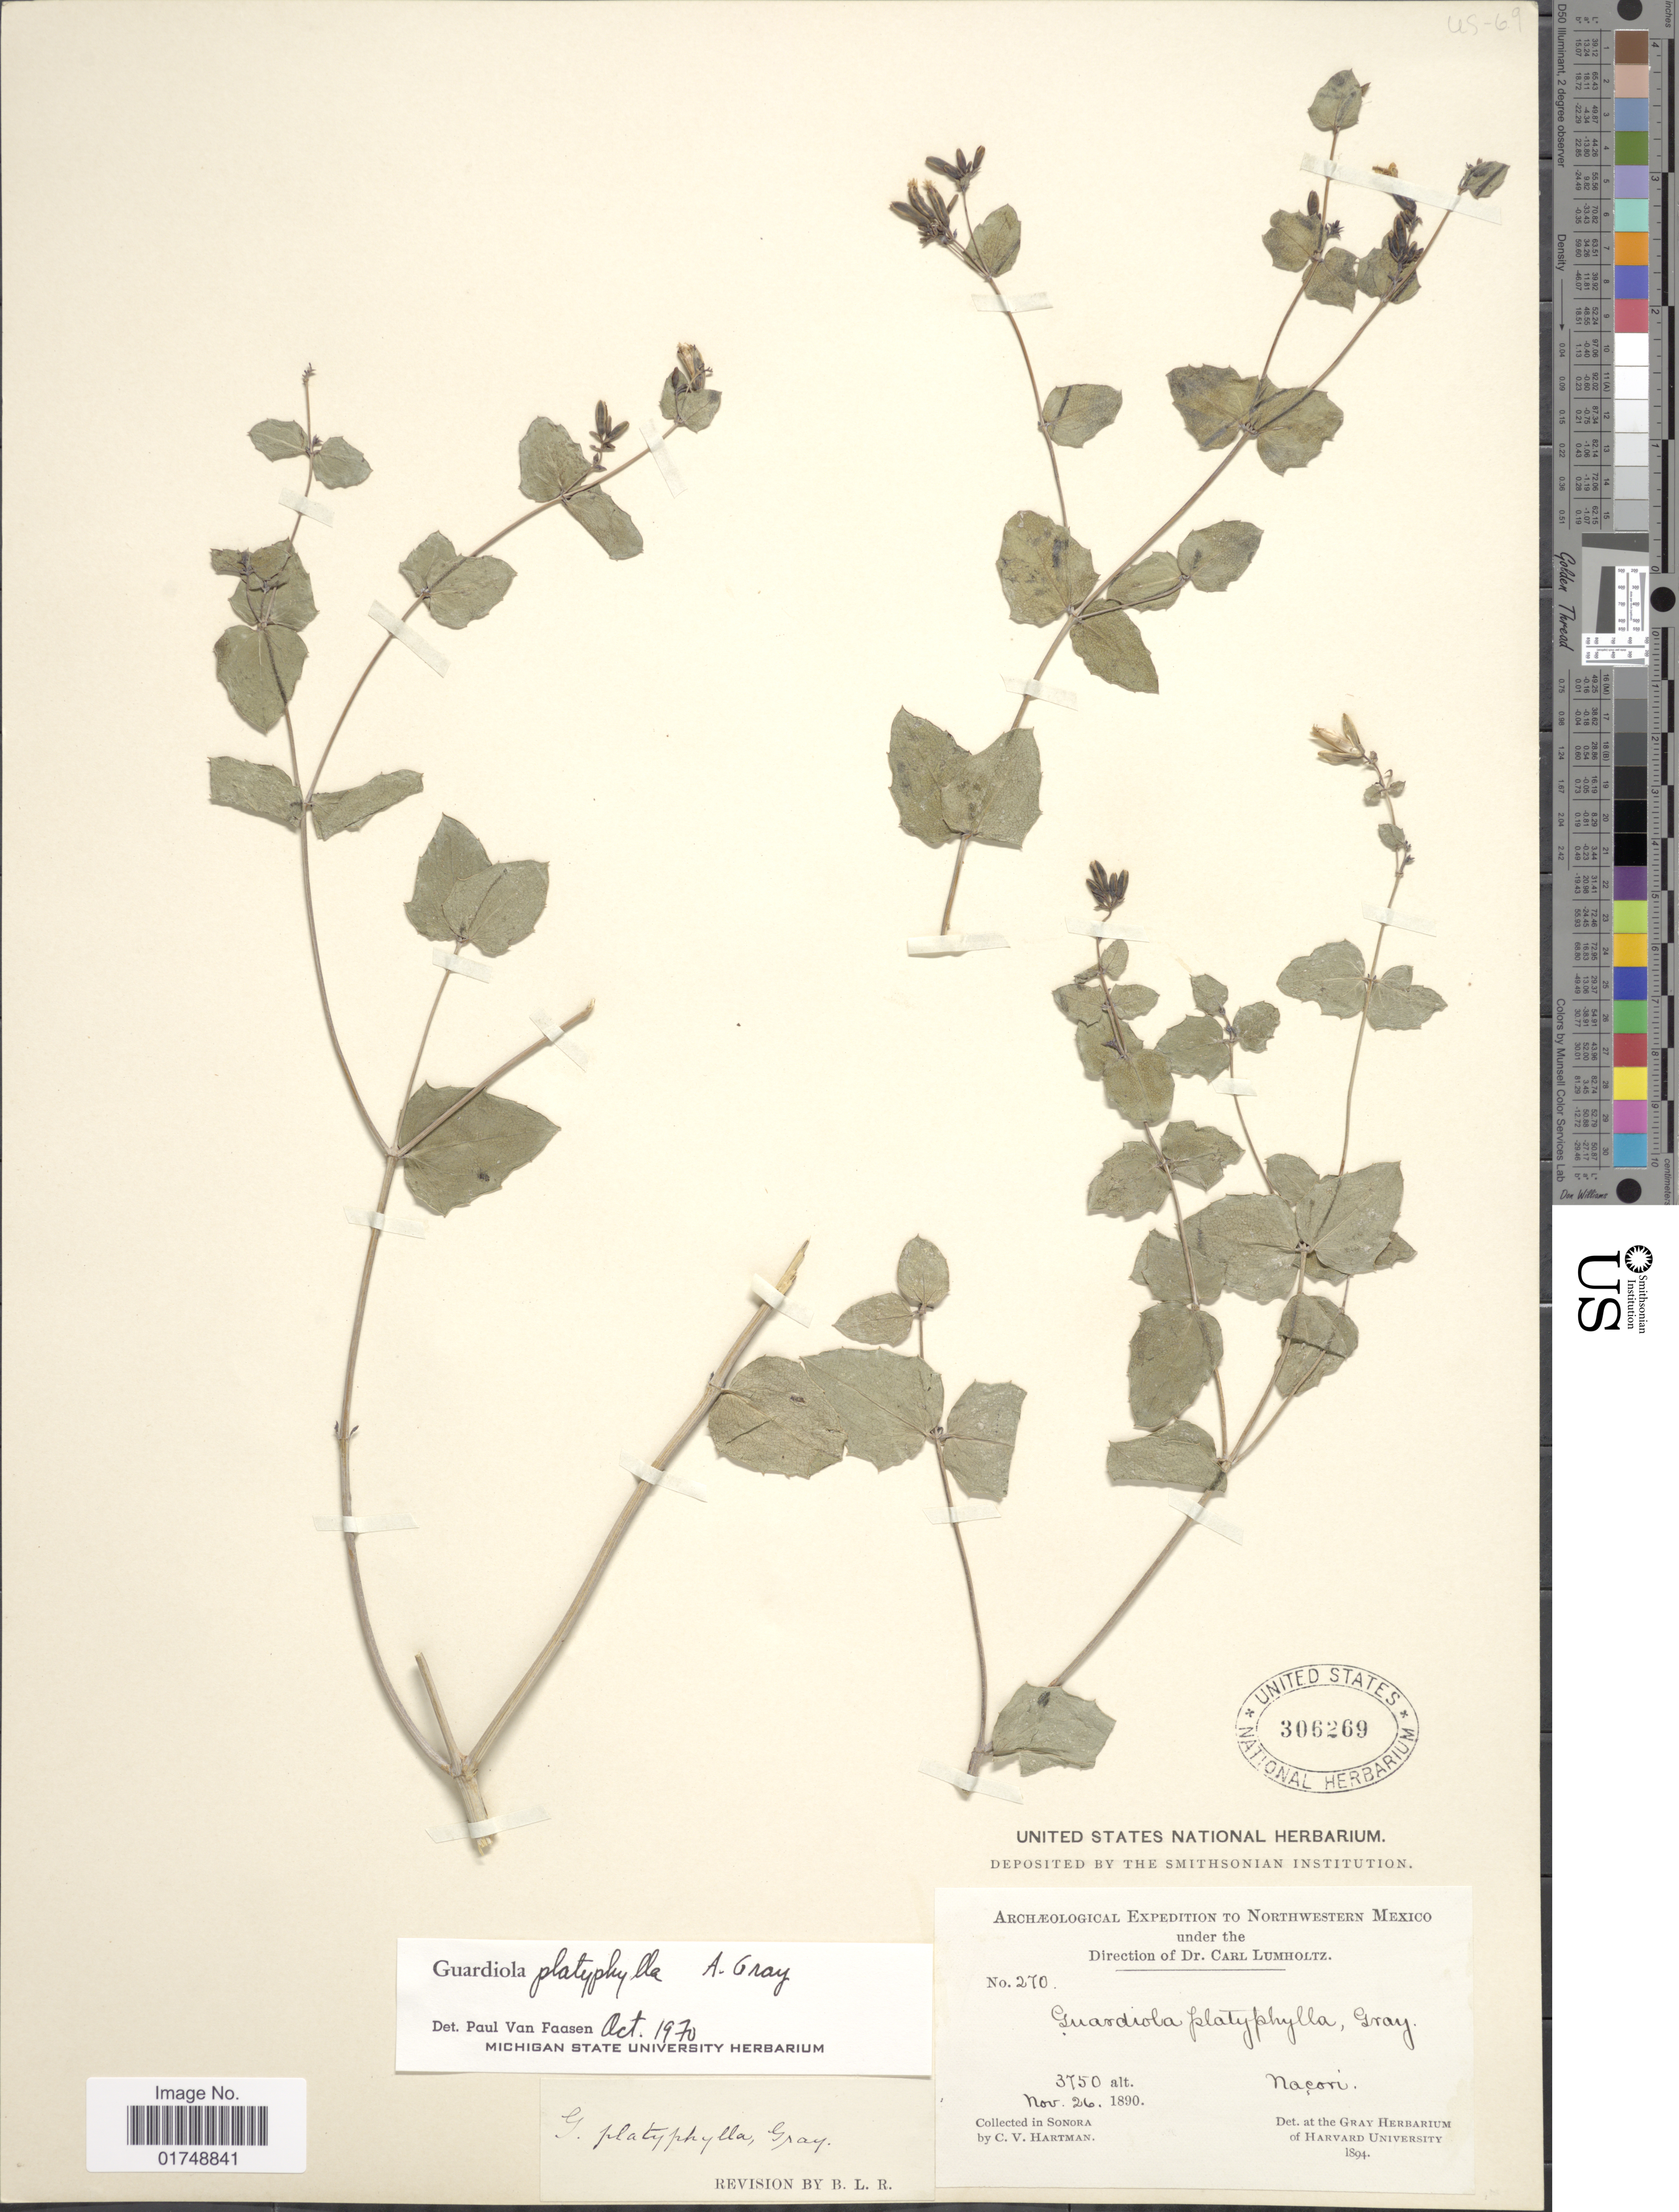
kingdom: Plantae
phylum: Tracheophyta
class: Magnoliopsida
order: Asterales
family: Asteraceae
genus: Guardiola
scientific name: Guardiola platyphylla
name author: A. Gray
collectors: C. V. Hartman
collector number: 270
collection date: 1890-11-26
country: Mexico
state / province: Sonora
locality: Northwestern Mexico. Nacori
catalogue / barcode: US 306269